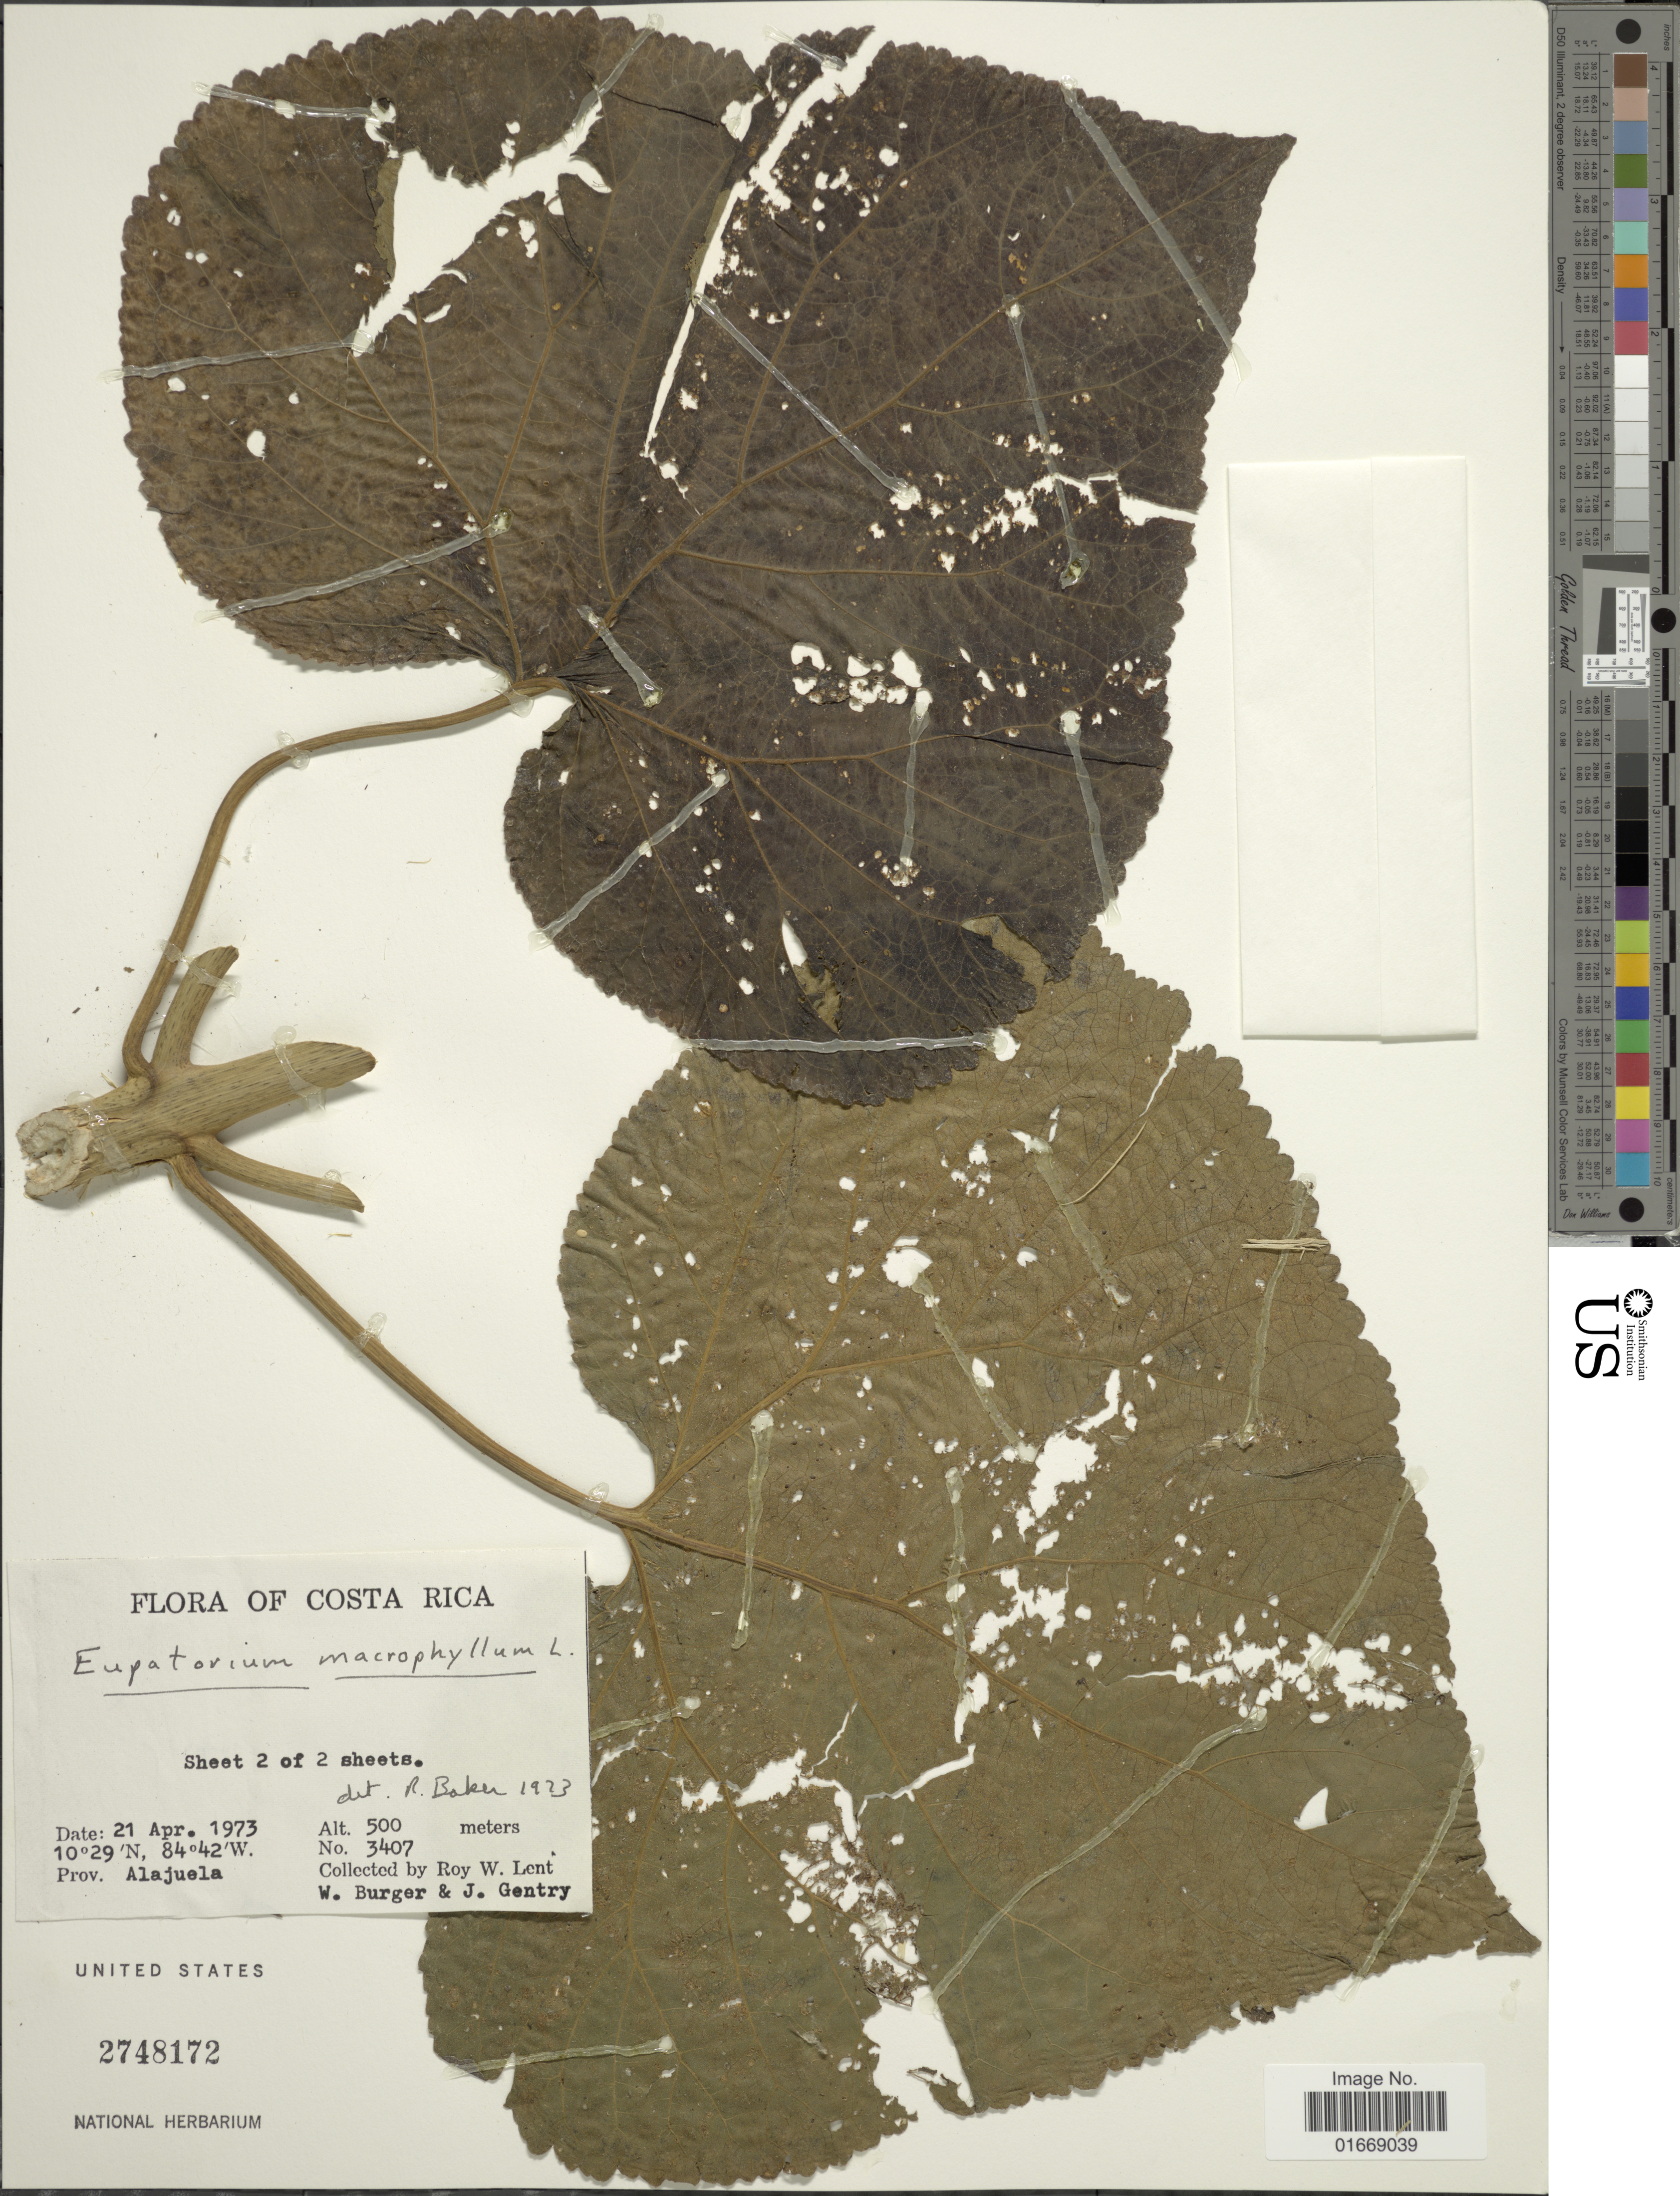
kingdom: Plantae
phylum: Tracheophyta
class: Magnoliopsida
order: Asterales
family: Asteraceae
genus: Hebeclinium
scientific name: Hebeclinium macrophyllum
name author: (L.) DC.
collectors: R. W. Lent, W. Burger & J. L. Gentry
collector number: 3407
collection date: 1973-04-21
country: Costa Rica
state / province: Alajuela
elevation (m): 500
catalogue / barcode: US 2748172